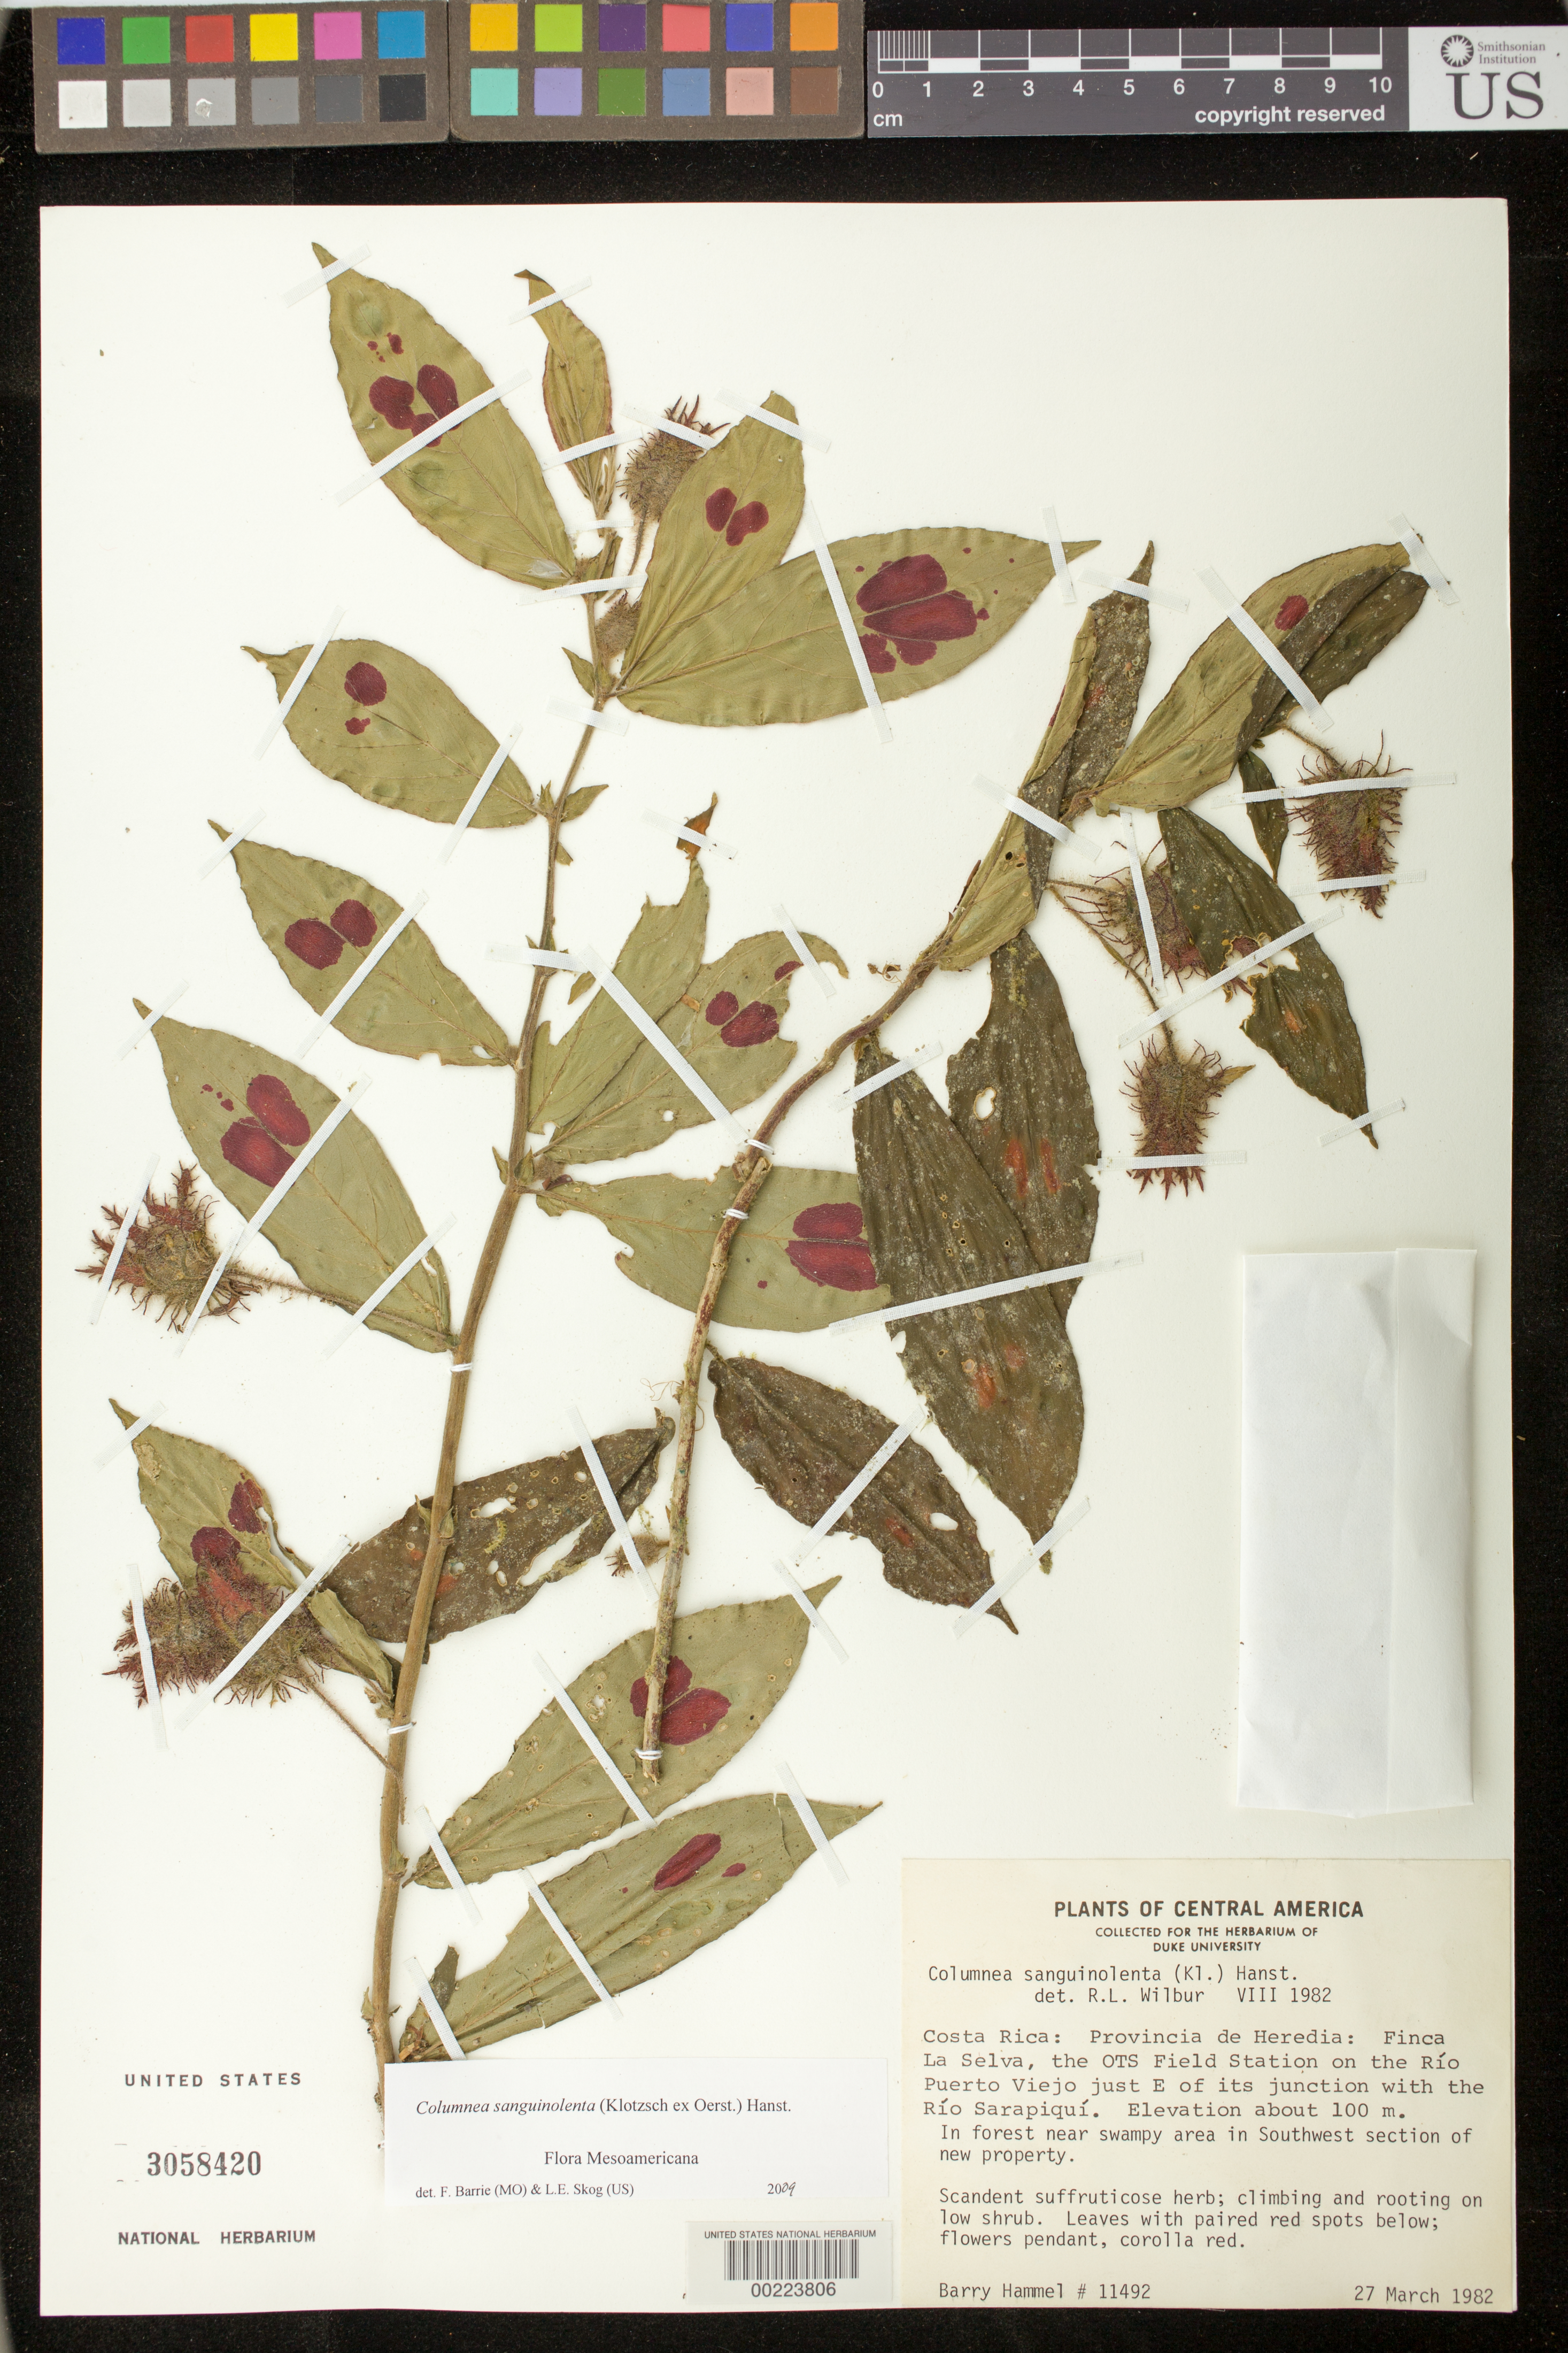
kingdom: Plantae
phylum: Tracheophyta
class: Magnoliopsida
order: Lamiales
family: Gesneriaceae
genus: Columnea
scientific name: Columnea sanguinolenta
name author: (Klotzsch ex Oerst.) Hanst.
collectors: B. Hammel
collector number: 11492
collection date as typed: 27 Mar 1982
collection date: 1982-03-27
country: Costa Rica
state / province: Heredia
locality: Finca La Selva, the OTS Field Station on the Rio Puerto Viejo just E of its junction with the Rio Sarapiqui, in SW section of new property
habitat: In forest near swampy area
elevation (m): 100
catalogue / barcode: US 3058420